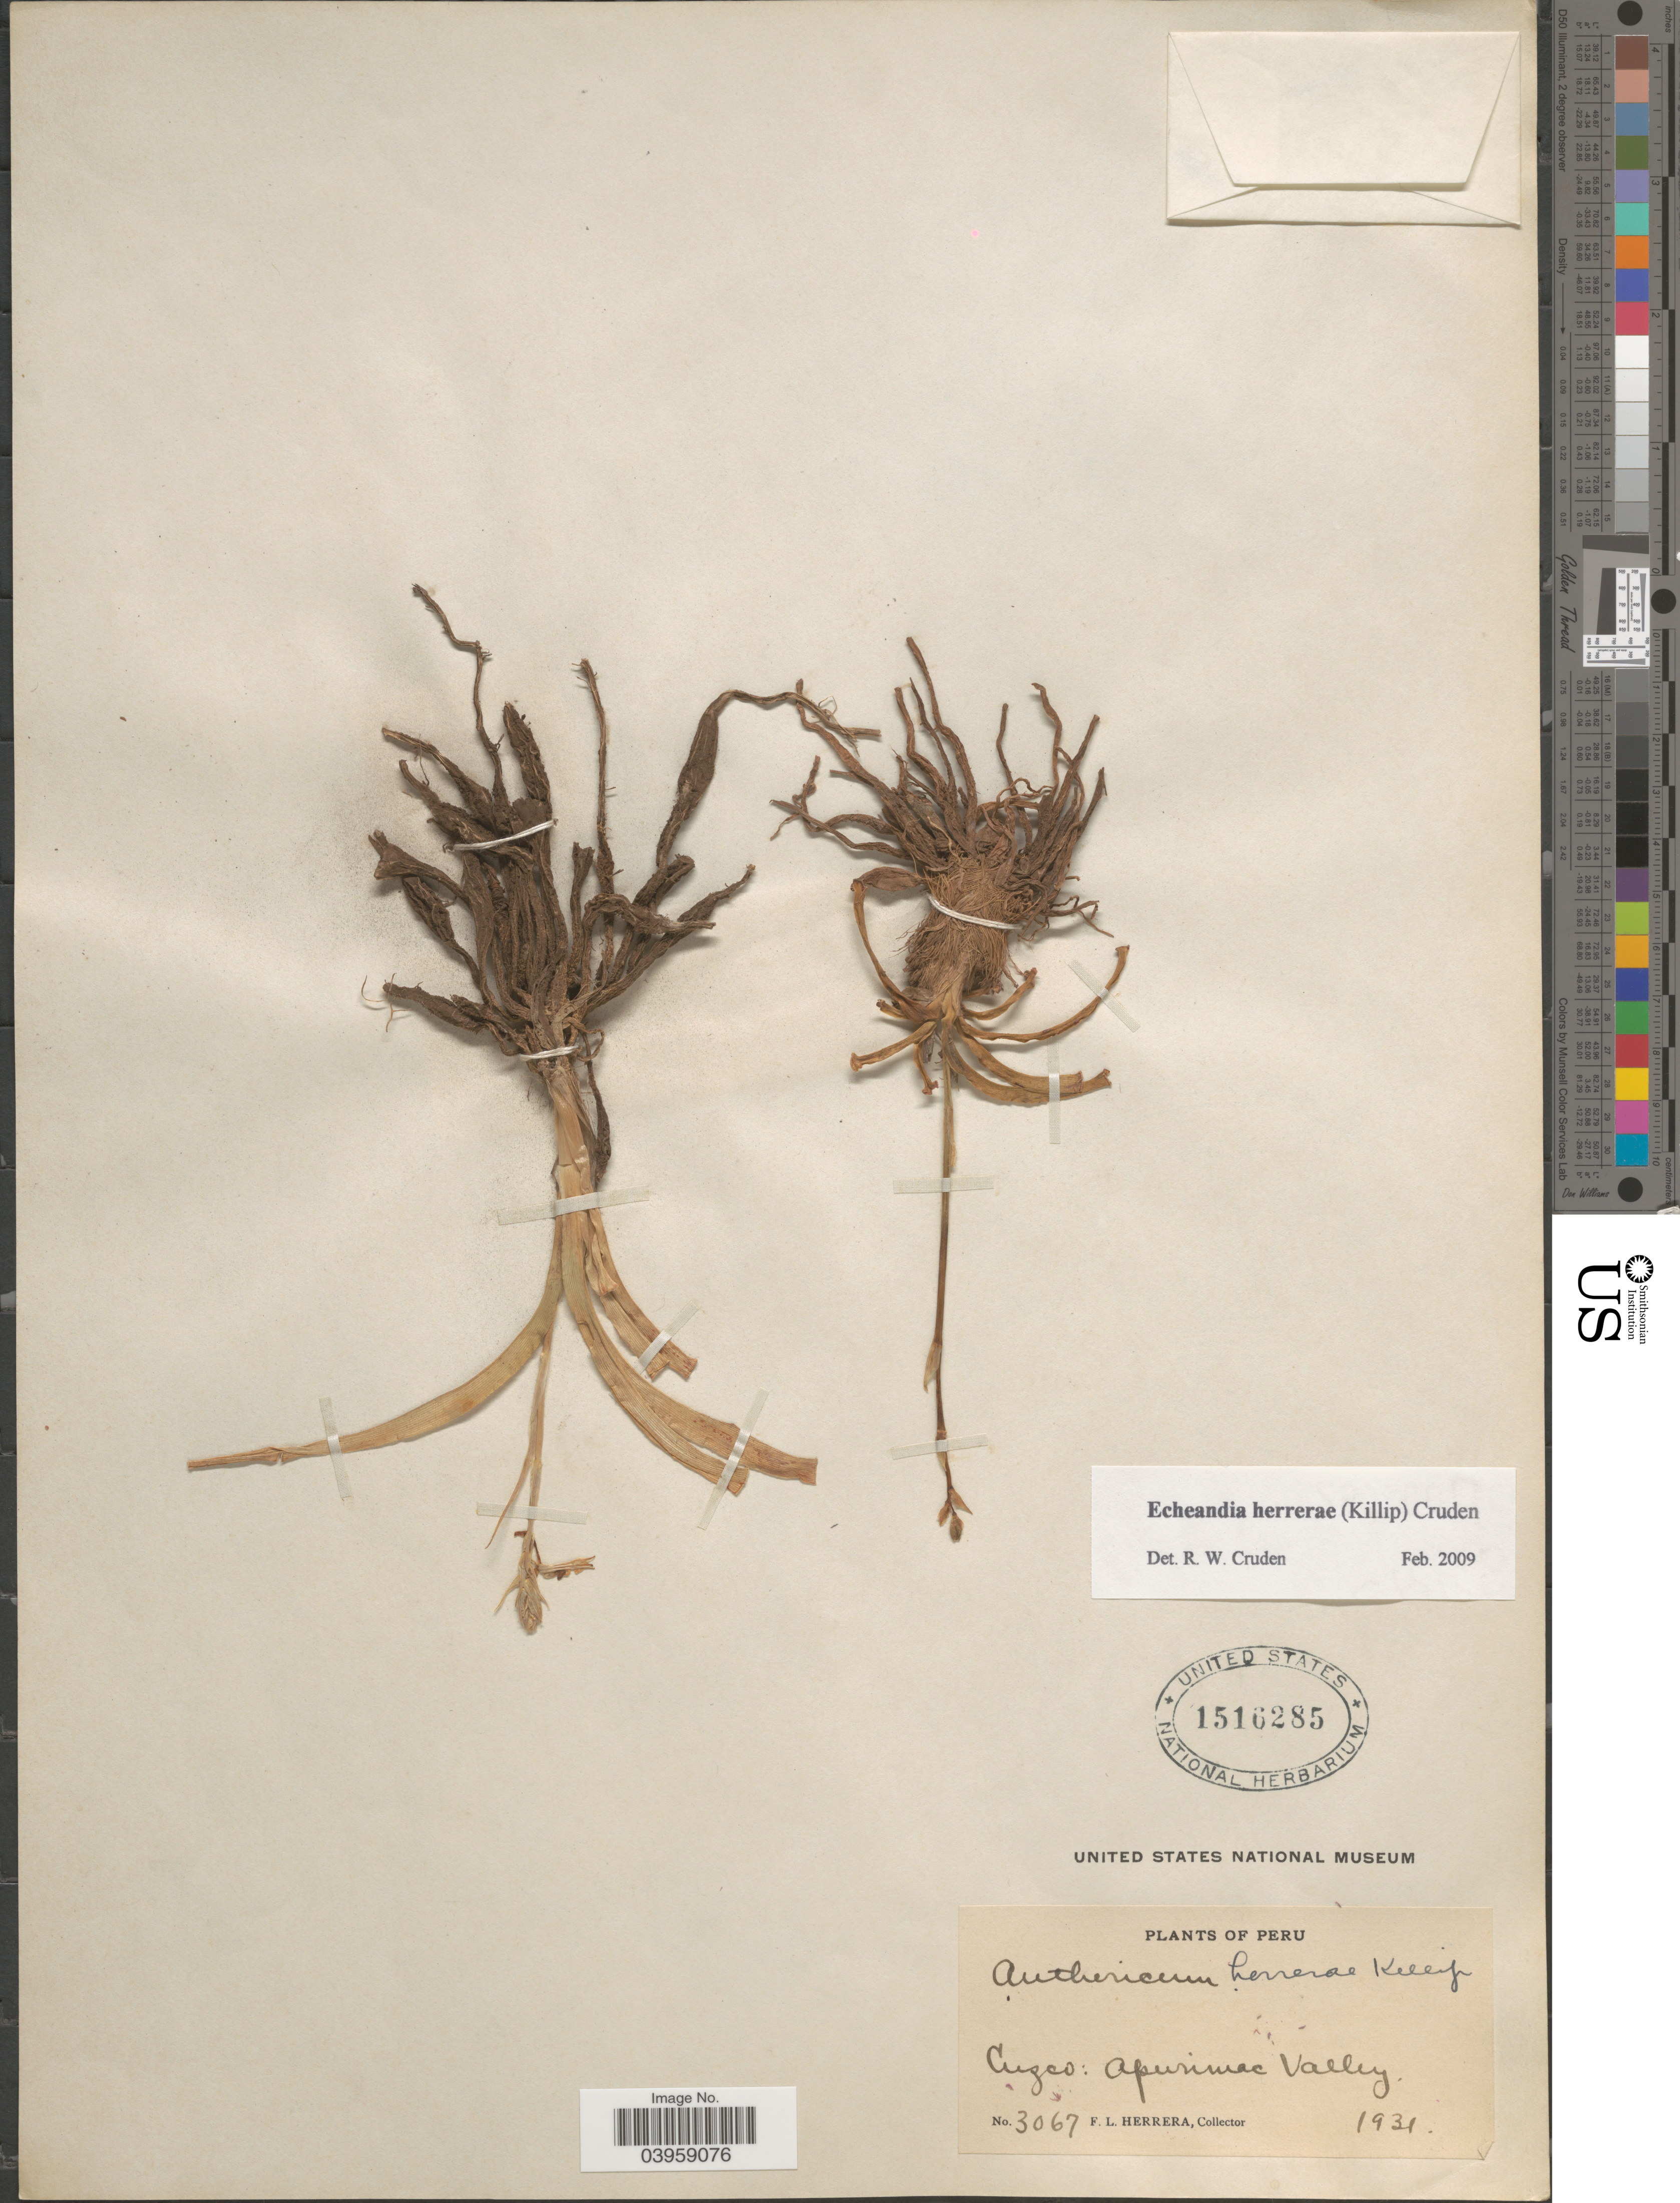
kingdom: Plantae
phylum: Tracheophyta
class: Liliopsida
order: Asparagales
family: Asparagaceae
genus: Echeandia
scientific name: Echeandia herrerae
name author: (Killip) Cruden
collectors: F. L. Herrera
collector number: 3067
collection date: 1931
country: Peru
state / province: Cusco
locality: Cuzco: Apurimac Valley.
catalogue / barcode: US 1516285